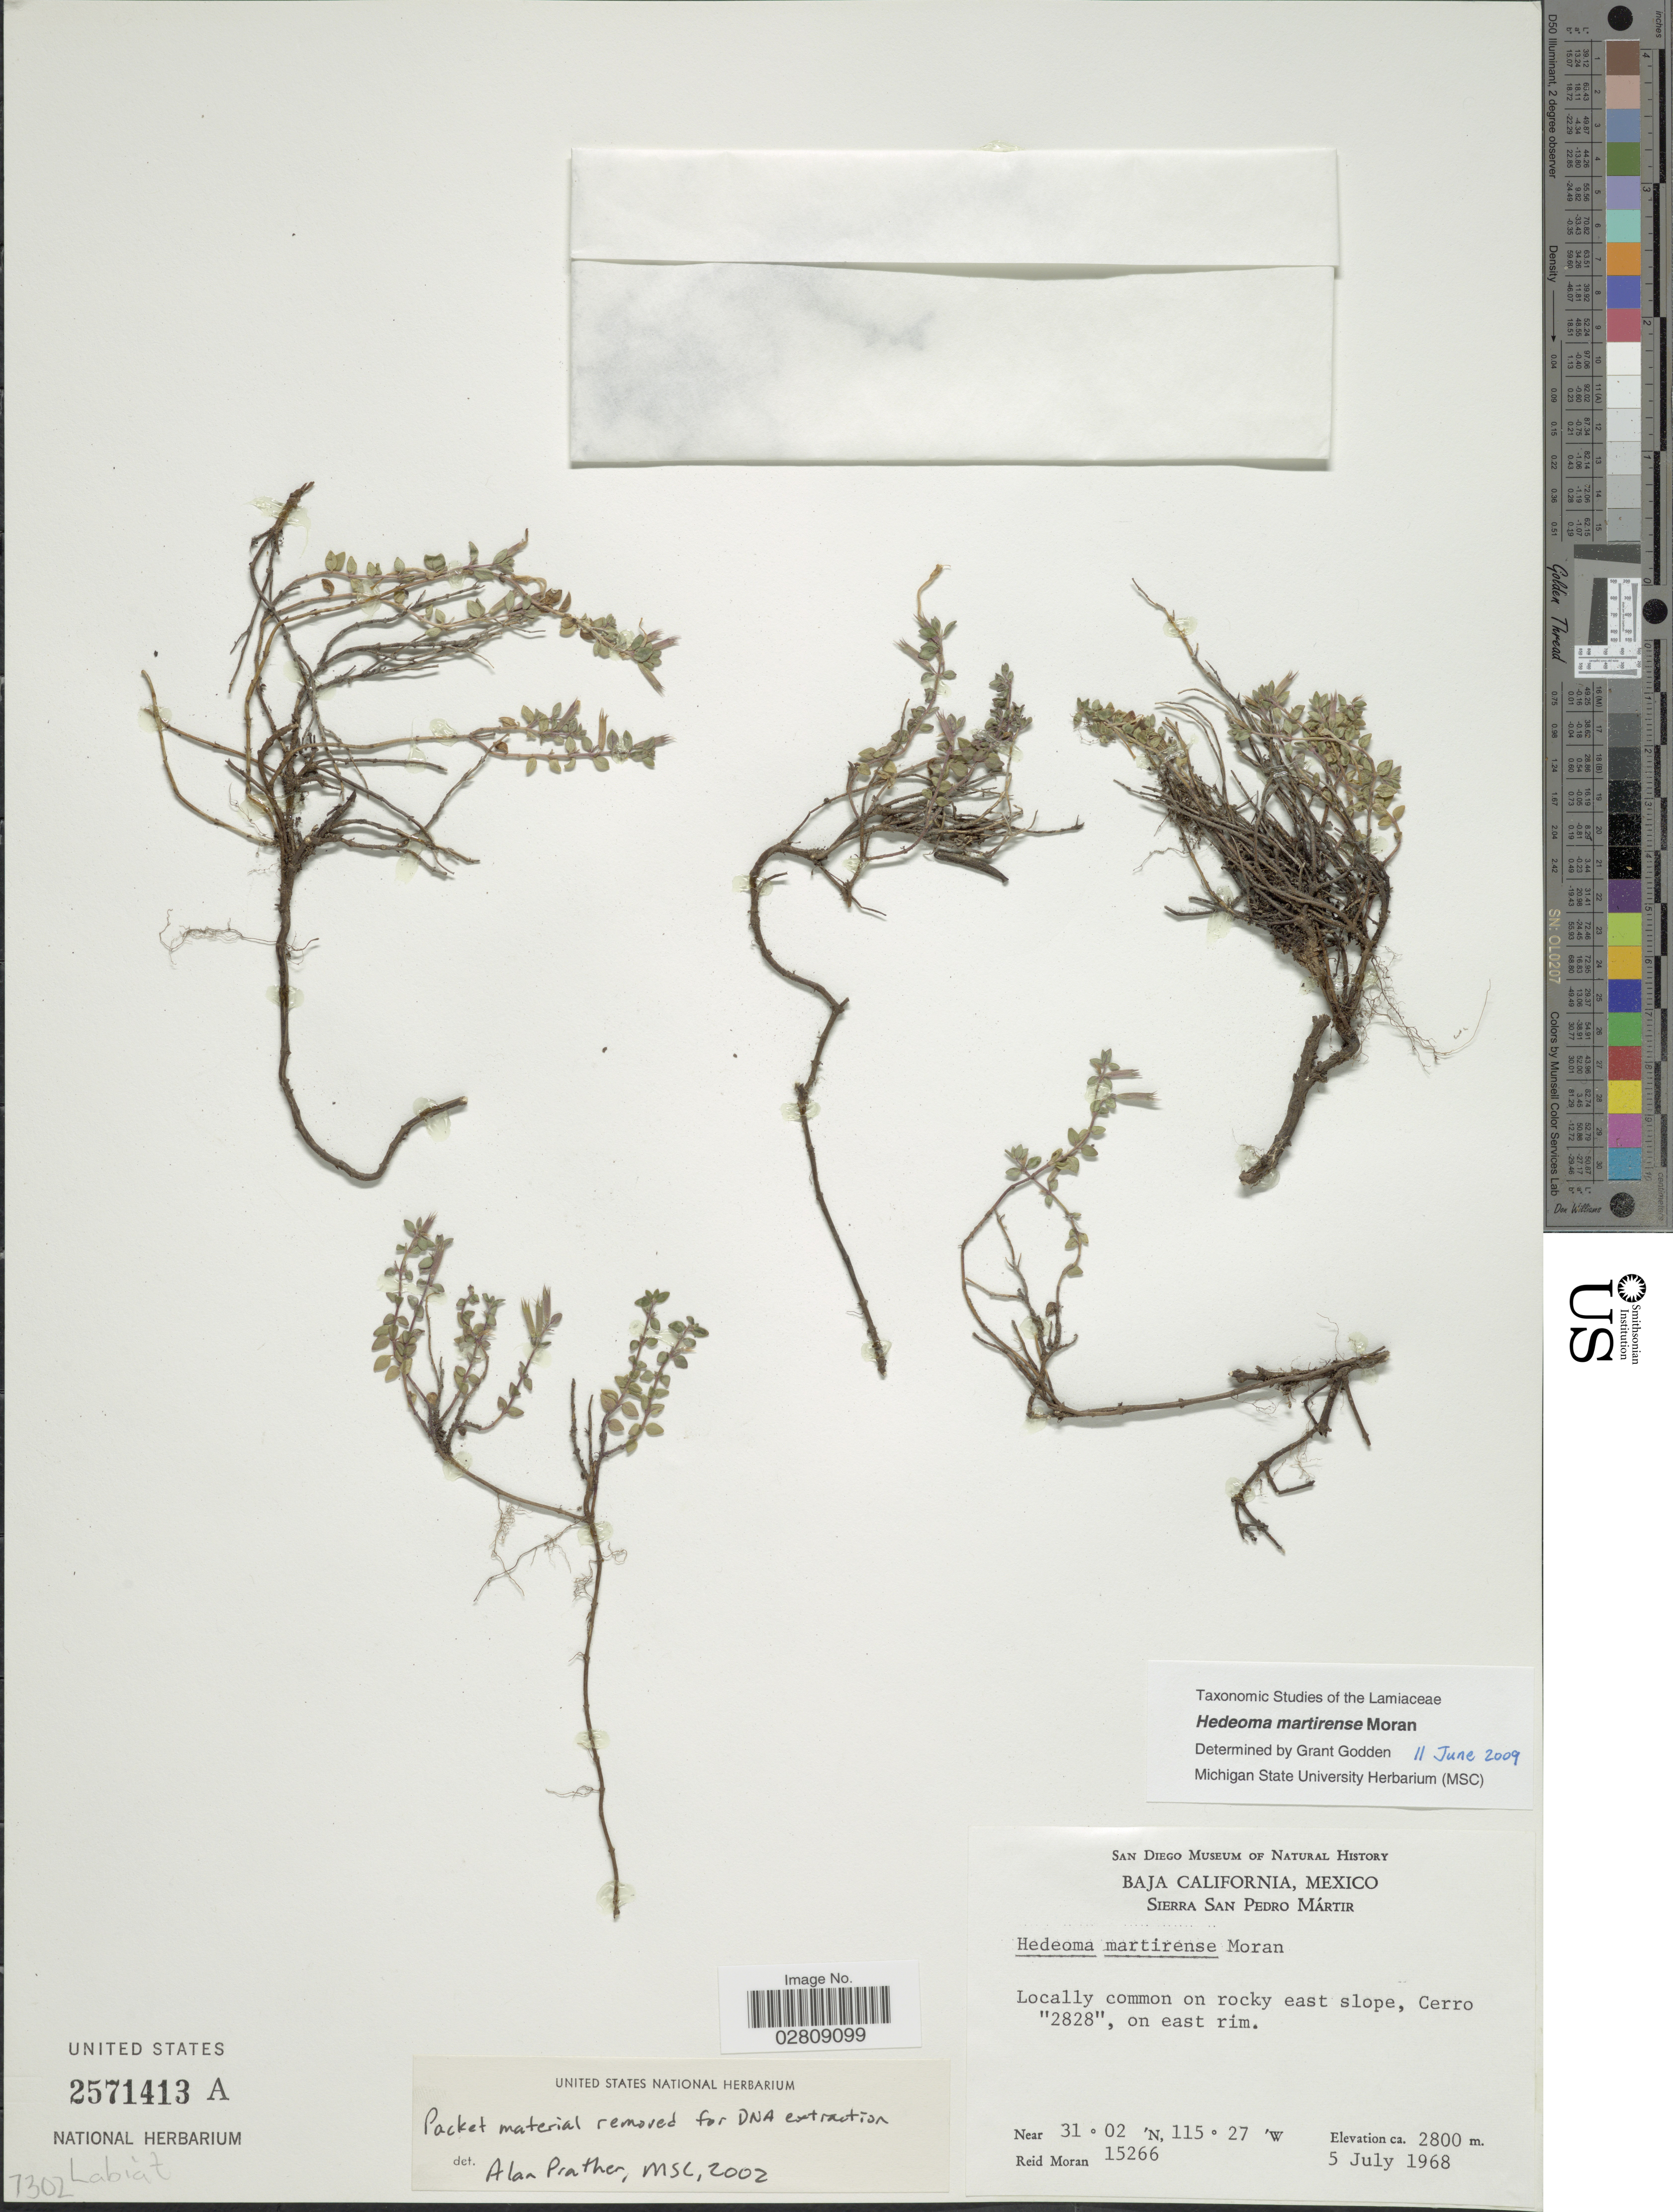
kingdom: Plantae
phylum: Tracheophyta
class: Magnoliopsida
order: Lamiales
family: Lamiaceae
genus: Hedeoma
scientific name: Hedeoma martirense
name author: Moran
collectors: R. V. Moran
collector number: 15266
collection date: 1968-07-05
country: Mexico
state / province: Baja California Norte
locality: Sierra San Pedro Mártir, Locally common on rocky east slope, Cerro "2828", on east rim.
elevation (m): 2800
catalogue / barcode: US 2571413A